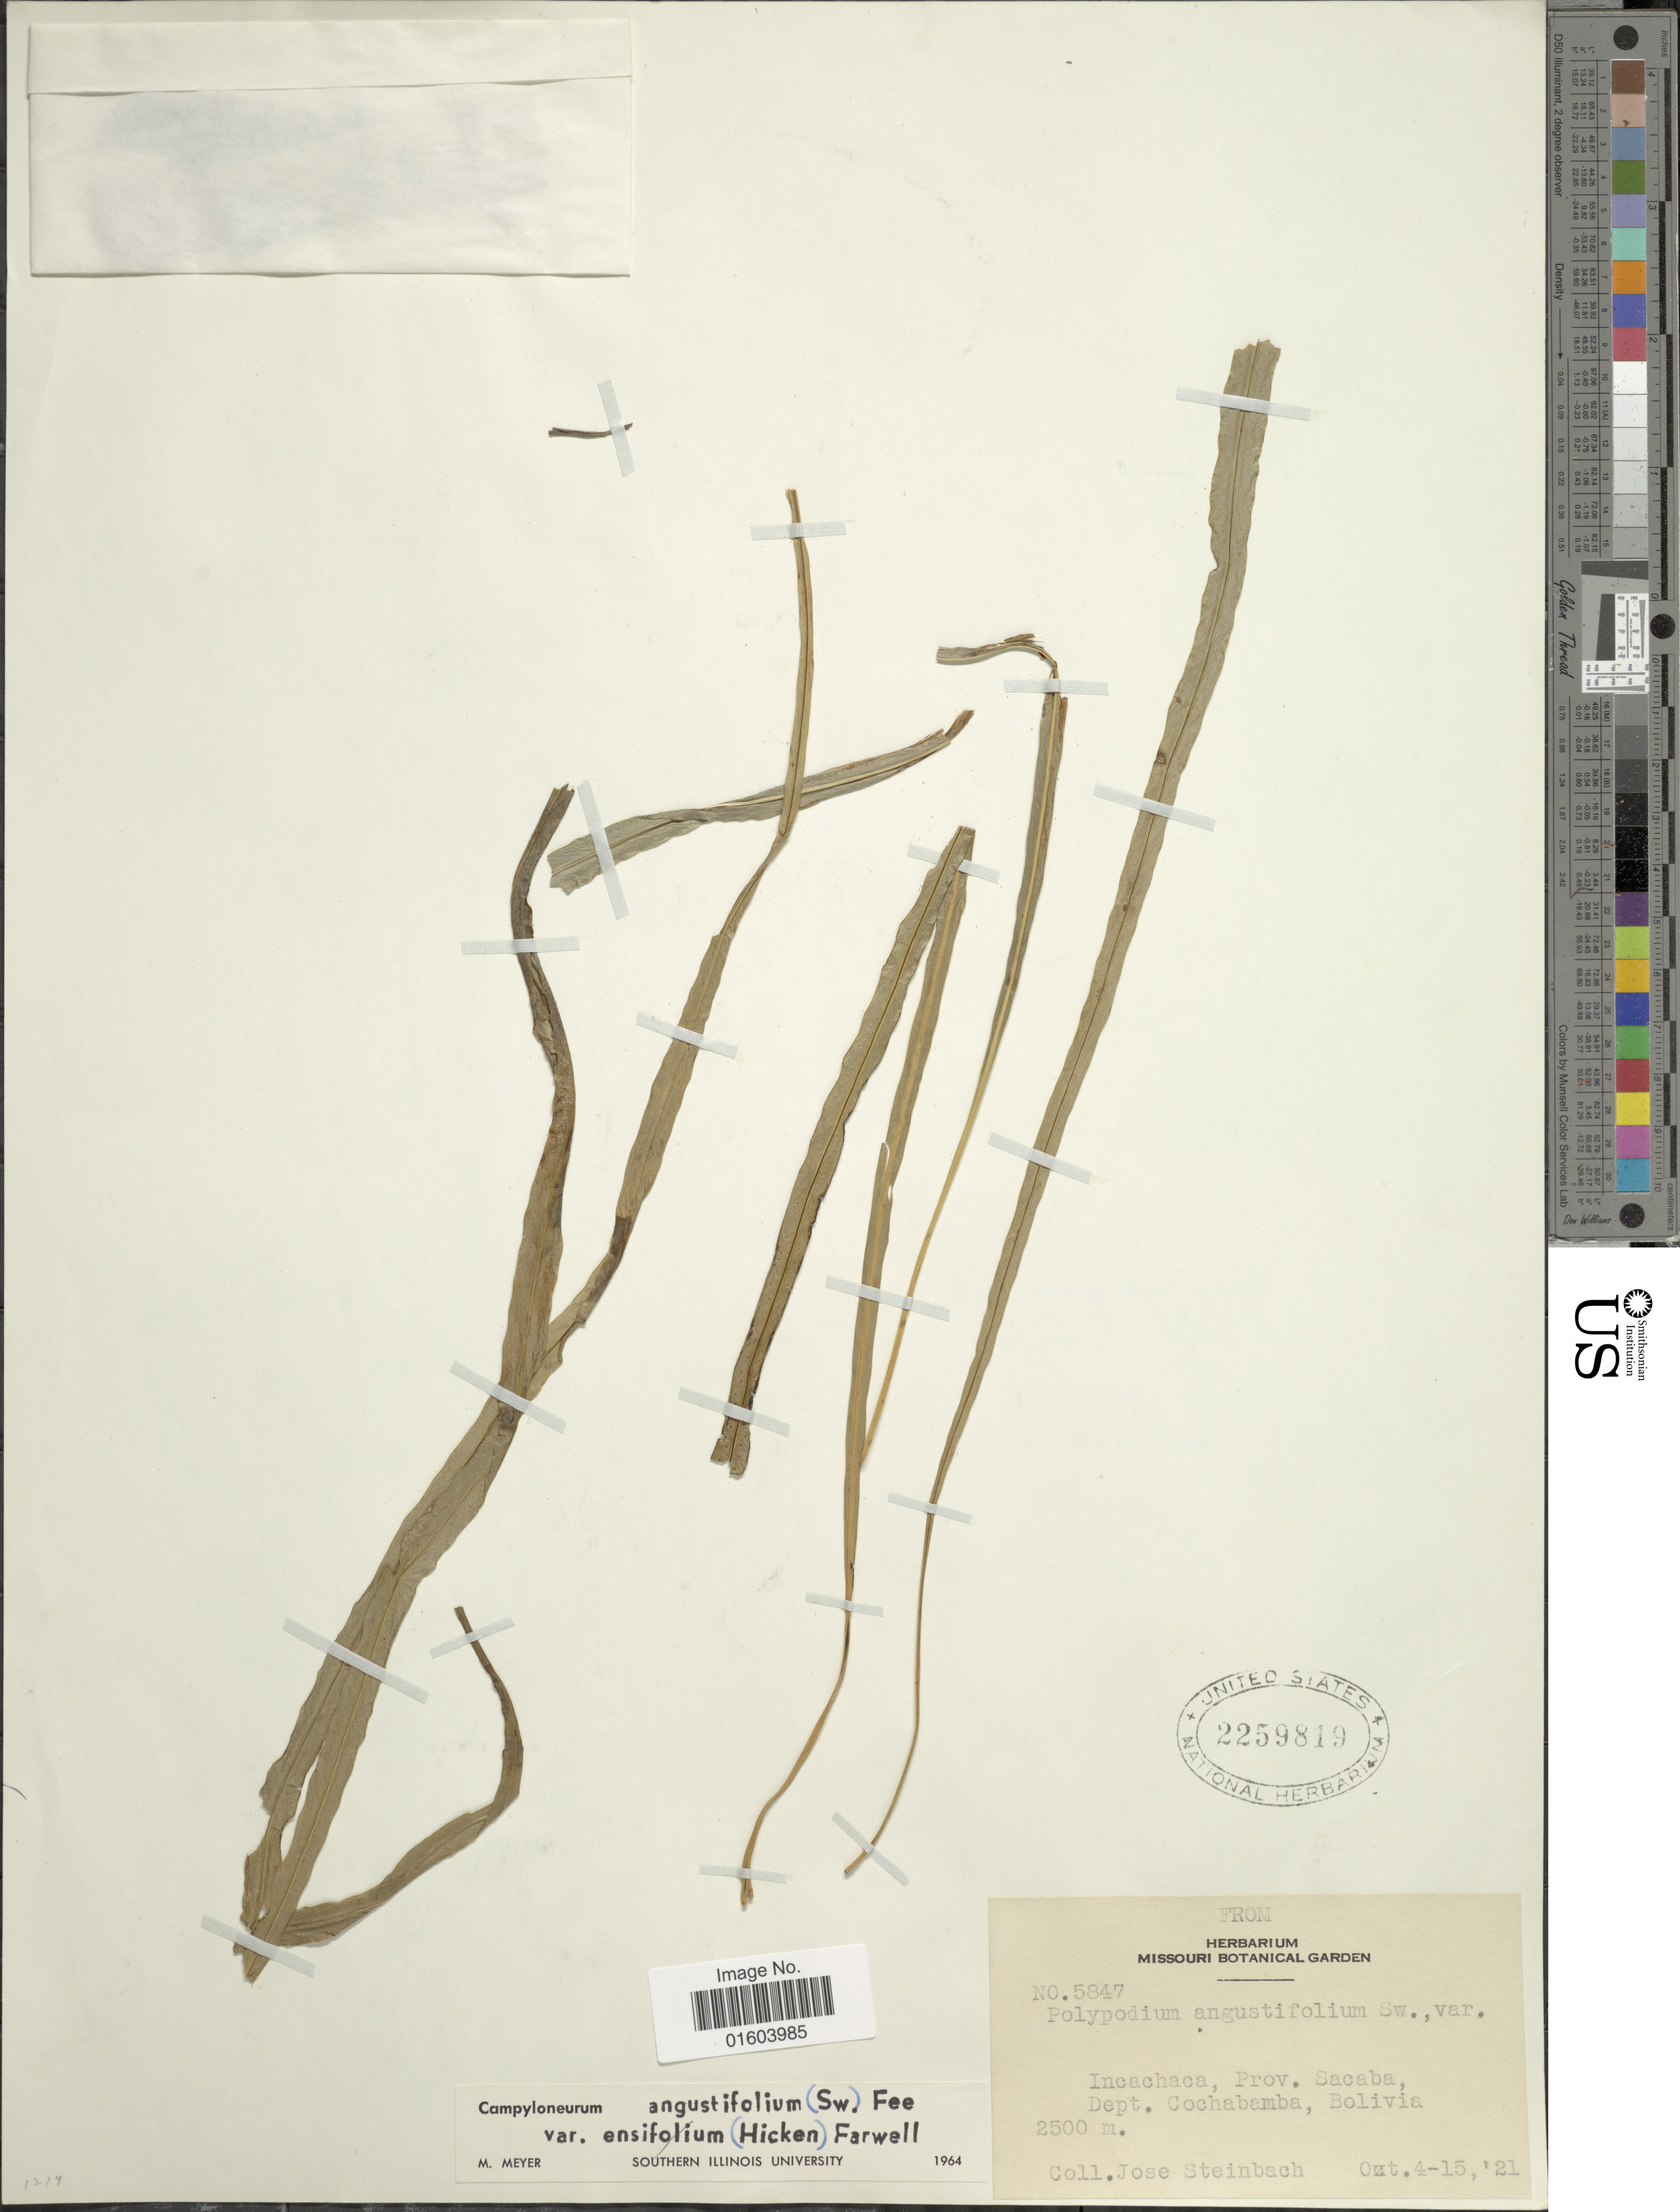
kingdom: Plantae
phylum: Tracheophyta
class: Polypodiopsida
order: Polypodiales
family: Polypodiaceae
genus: Campyloneurum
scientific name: Campyloneurum angustifolium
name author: (Sw.) Fée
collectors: J. Steinbach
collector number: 5847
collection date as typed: Transcribed d/m/y: 4/10/21 to 15/10/21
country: Bolivia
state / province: Cochabamba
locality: Incachaca, Prov. Sacaba, Dept. Cochabamba, Bolivia.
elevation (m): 2500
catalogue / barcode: US 2259819